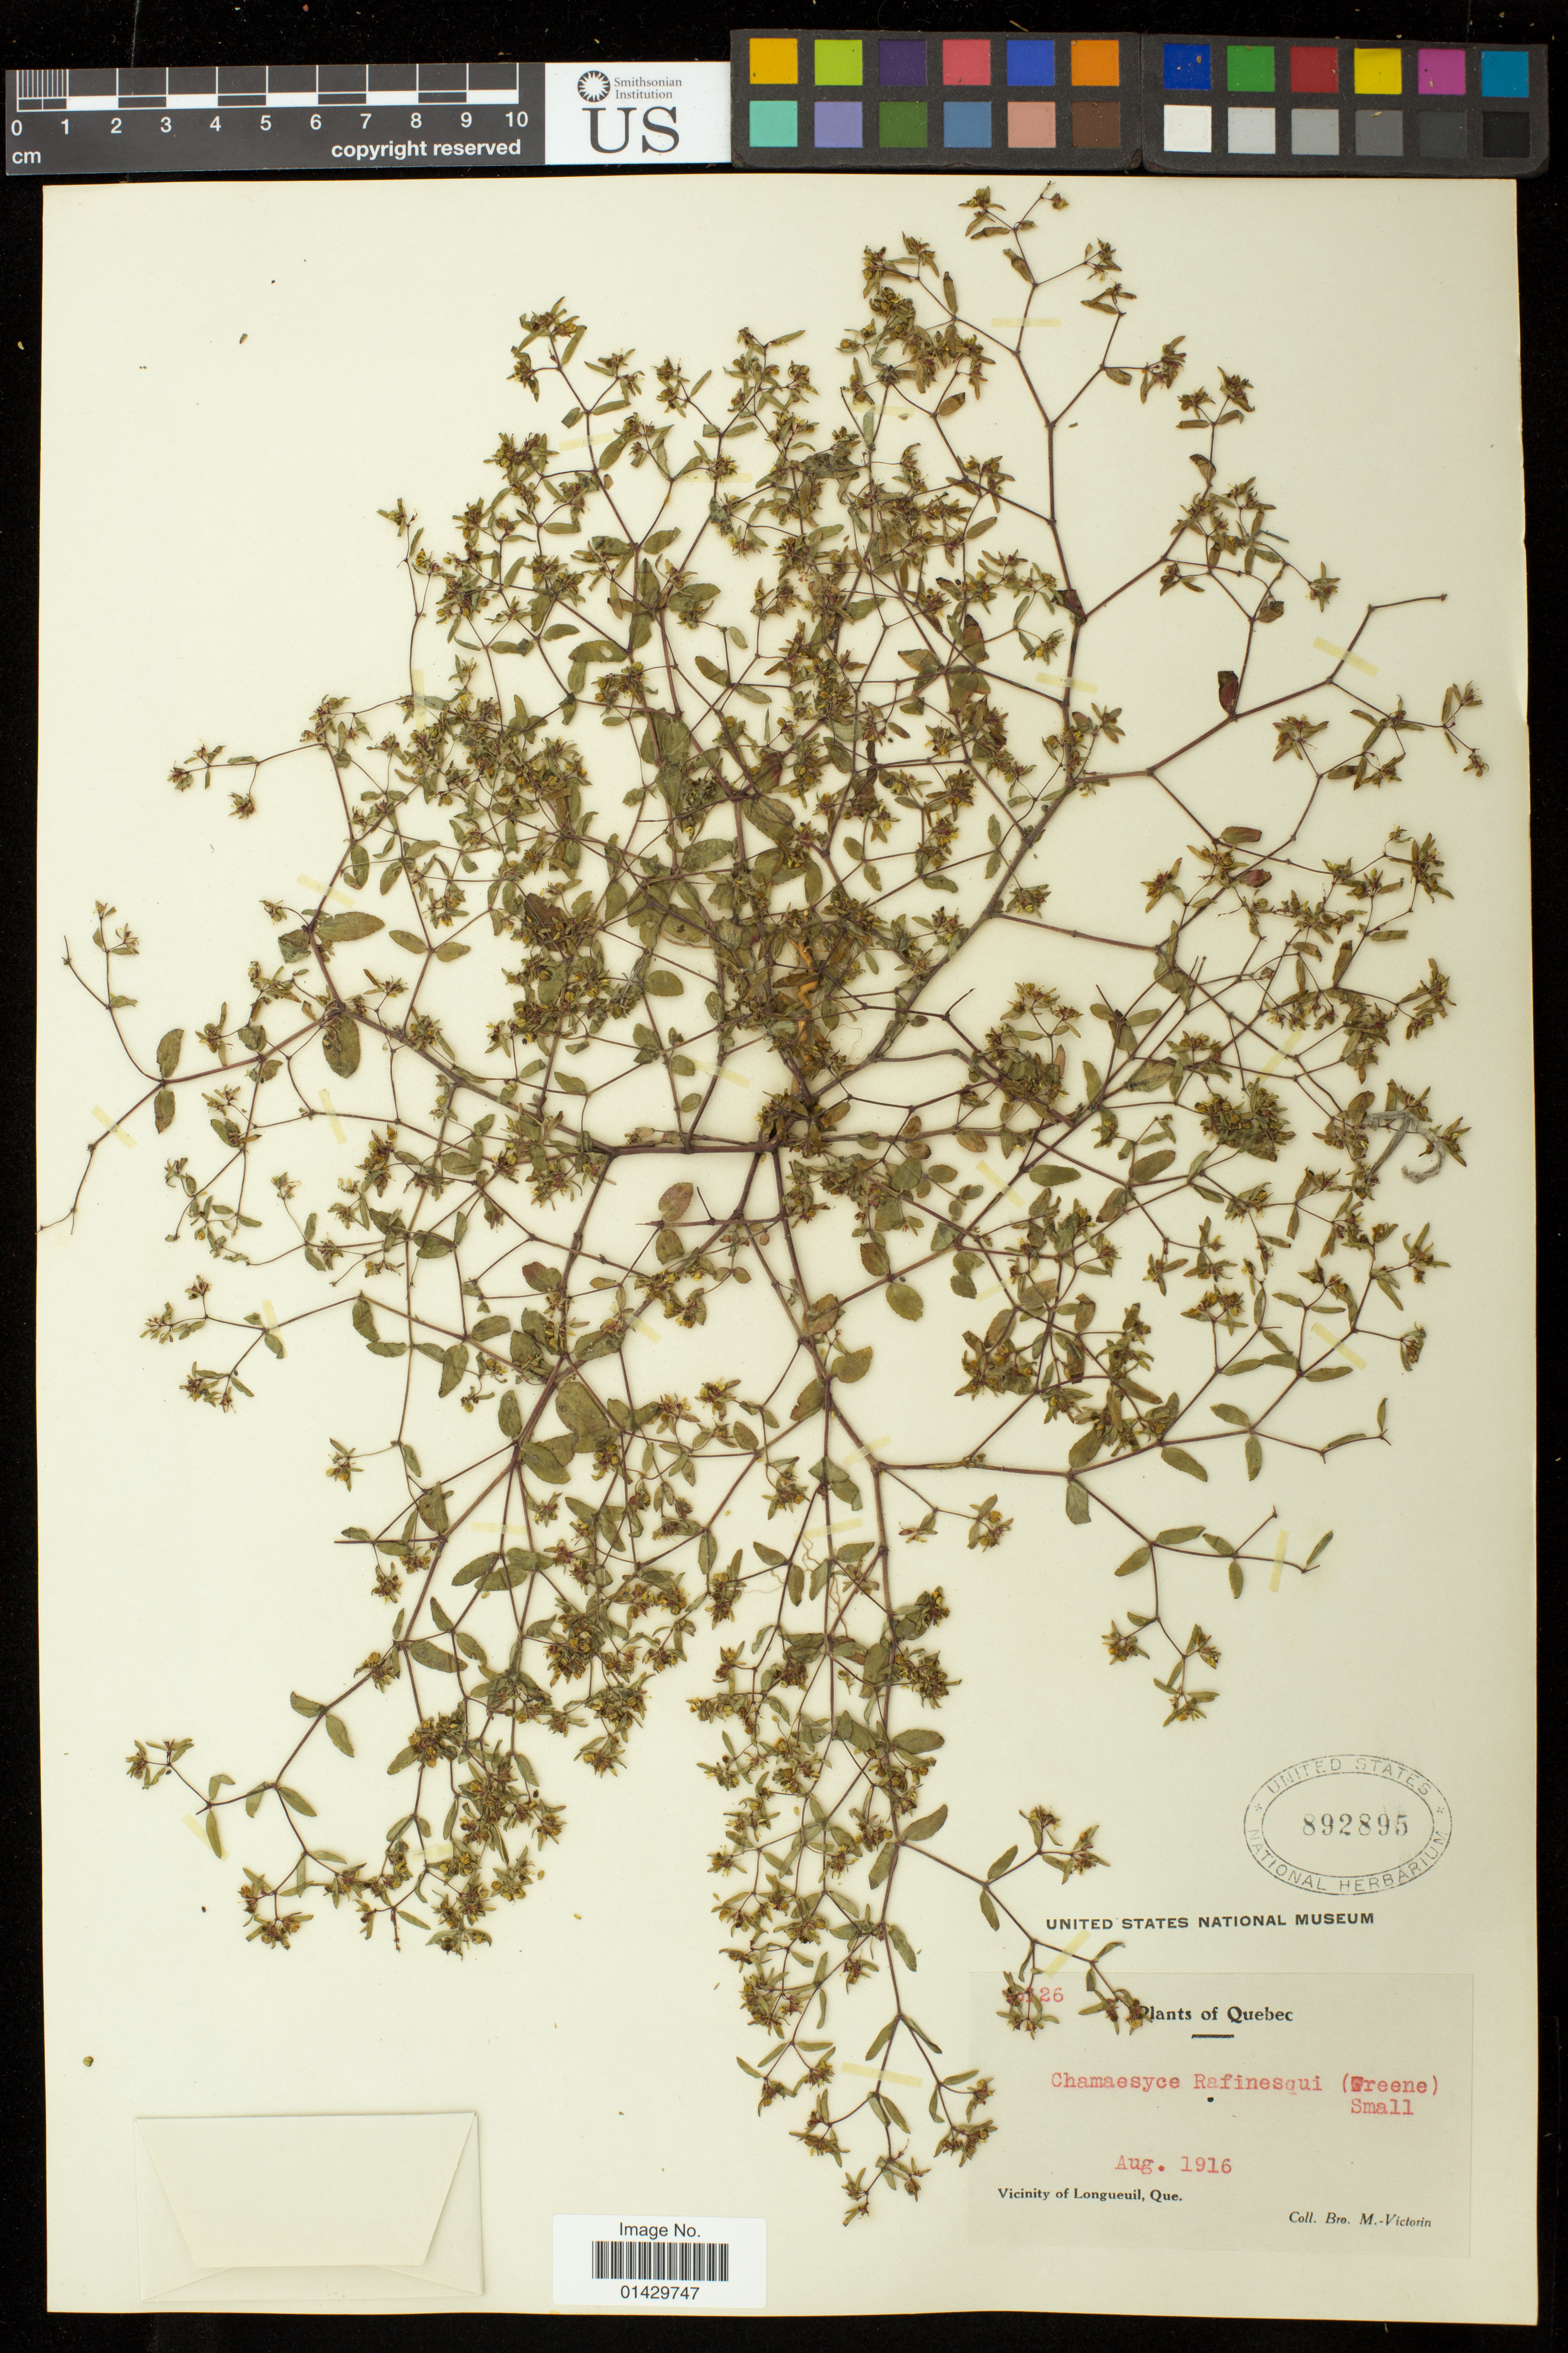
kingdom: Plantae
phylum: Tracheophyta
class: Magnoliopsida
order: Malpighiales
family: Euphorbiaceae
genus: Euphorbia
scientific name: Euphorbia vermiculata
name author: Raf.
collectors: B. Victorin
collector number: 6126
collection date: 1916-08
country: Canada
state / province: Quebec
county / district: Montérégie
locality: Vicinity of Longueuil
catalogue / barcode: US 892895